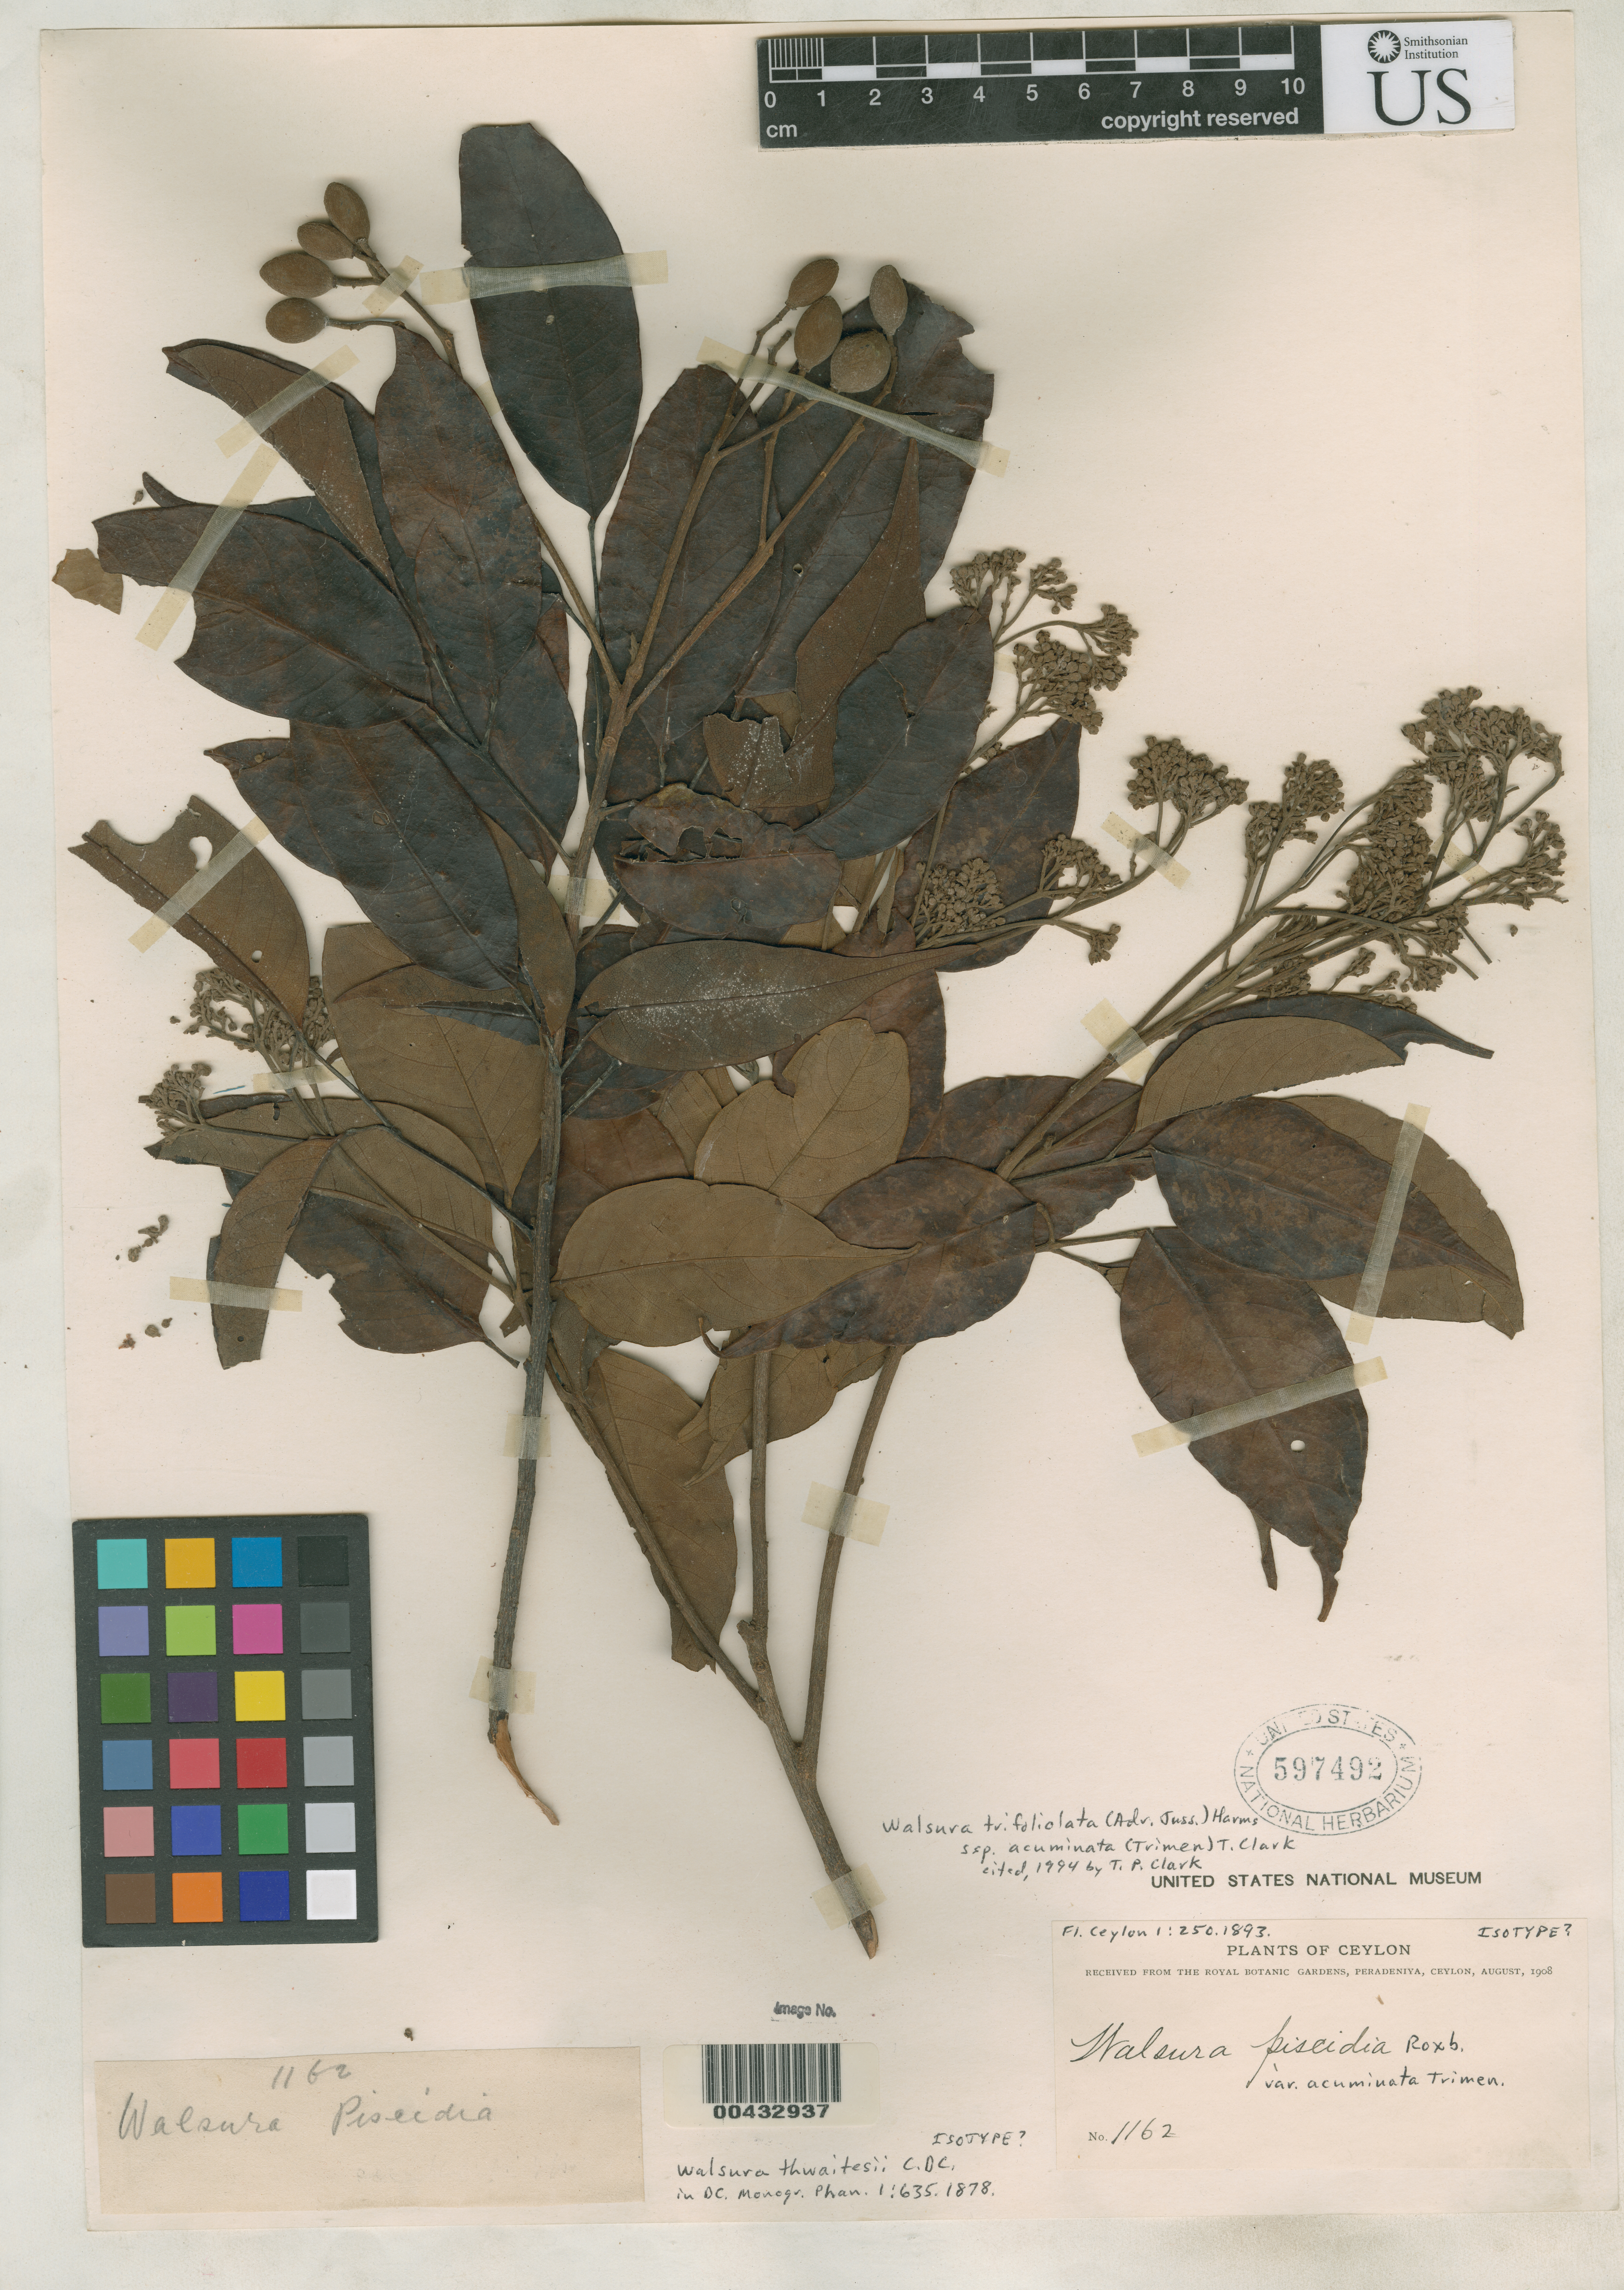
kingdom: Plantae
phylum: Tracheophyta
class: Magnoliopsida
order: Sapindales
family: Meliaceae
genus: Walsura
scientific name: Walsura thwaitesii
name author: C. DC. in A. DC.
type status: Type Collection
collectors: G. H. K. Thwaites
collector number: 1162 p.p.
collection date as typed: without date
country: Sri Lanka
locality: Ceylon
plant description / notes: Thwaites 1162 apparently represents a mixed collection, as protologue for Walsura thwaitesii C.DC. cites Thwaites 1162 p.p. [and C.DC. also cites Thwaites p.p. under Walsura piscidia]. Unclear which element this duplicate represents ("var. acuminata" added to label at later date, S.F. Smith script) but the acuminate leaf tips appear to match the description and types for W. thwaitesii and W. piscidia var. acuminata. This US duplicate was apparently not examined for the revision by T.P. Clark (1994, Blumea vol. 38), not cited or annotated by him.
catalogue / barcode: US 597492